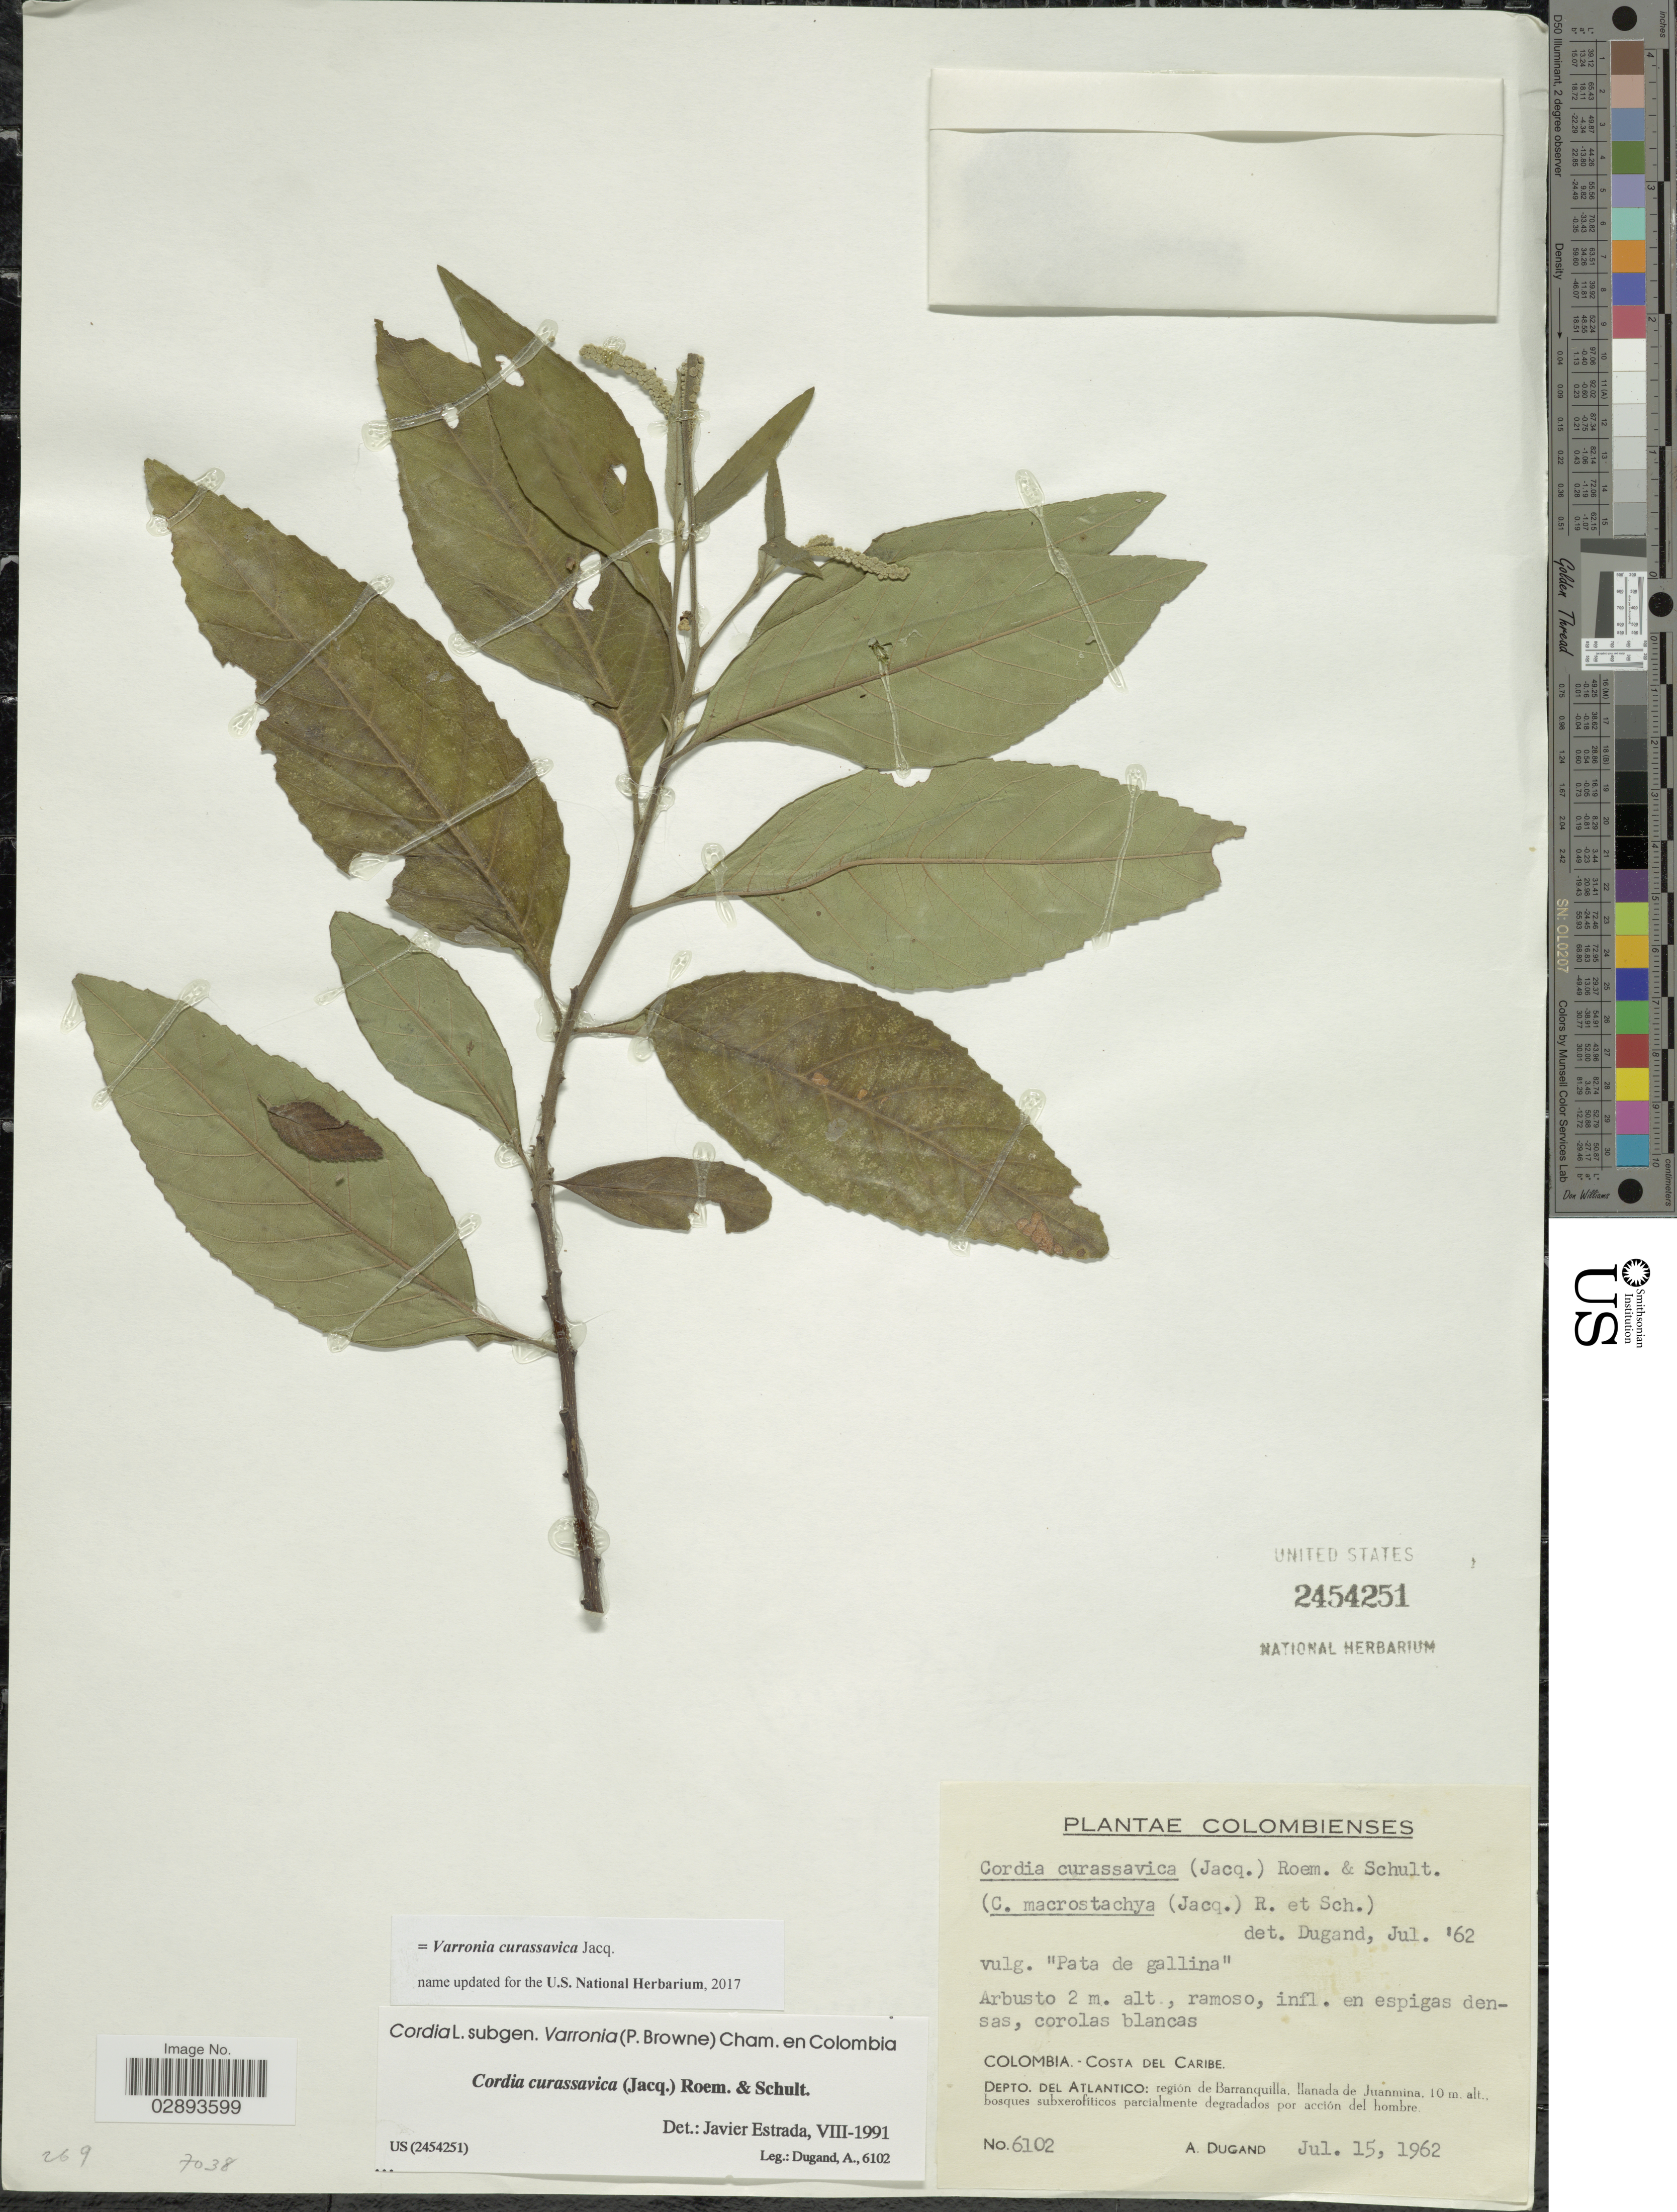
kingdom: Plantae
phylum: Tracheophyta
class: Magnoliopsida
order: Boraginales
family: Cordiaceae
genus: Varronia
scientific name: Varronia curassavica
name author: Jacq.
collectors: A. Dugand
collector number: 6102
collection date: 1962-07-15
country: Colombia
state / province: Atlántico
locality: Costa del Caribe, Depto. del Atlantico: región de Barranquilla, llanda de Juanmina.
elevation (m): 10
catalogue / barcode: US 2454251